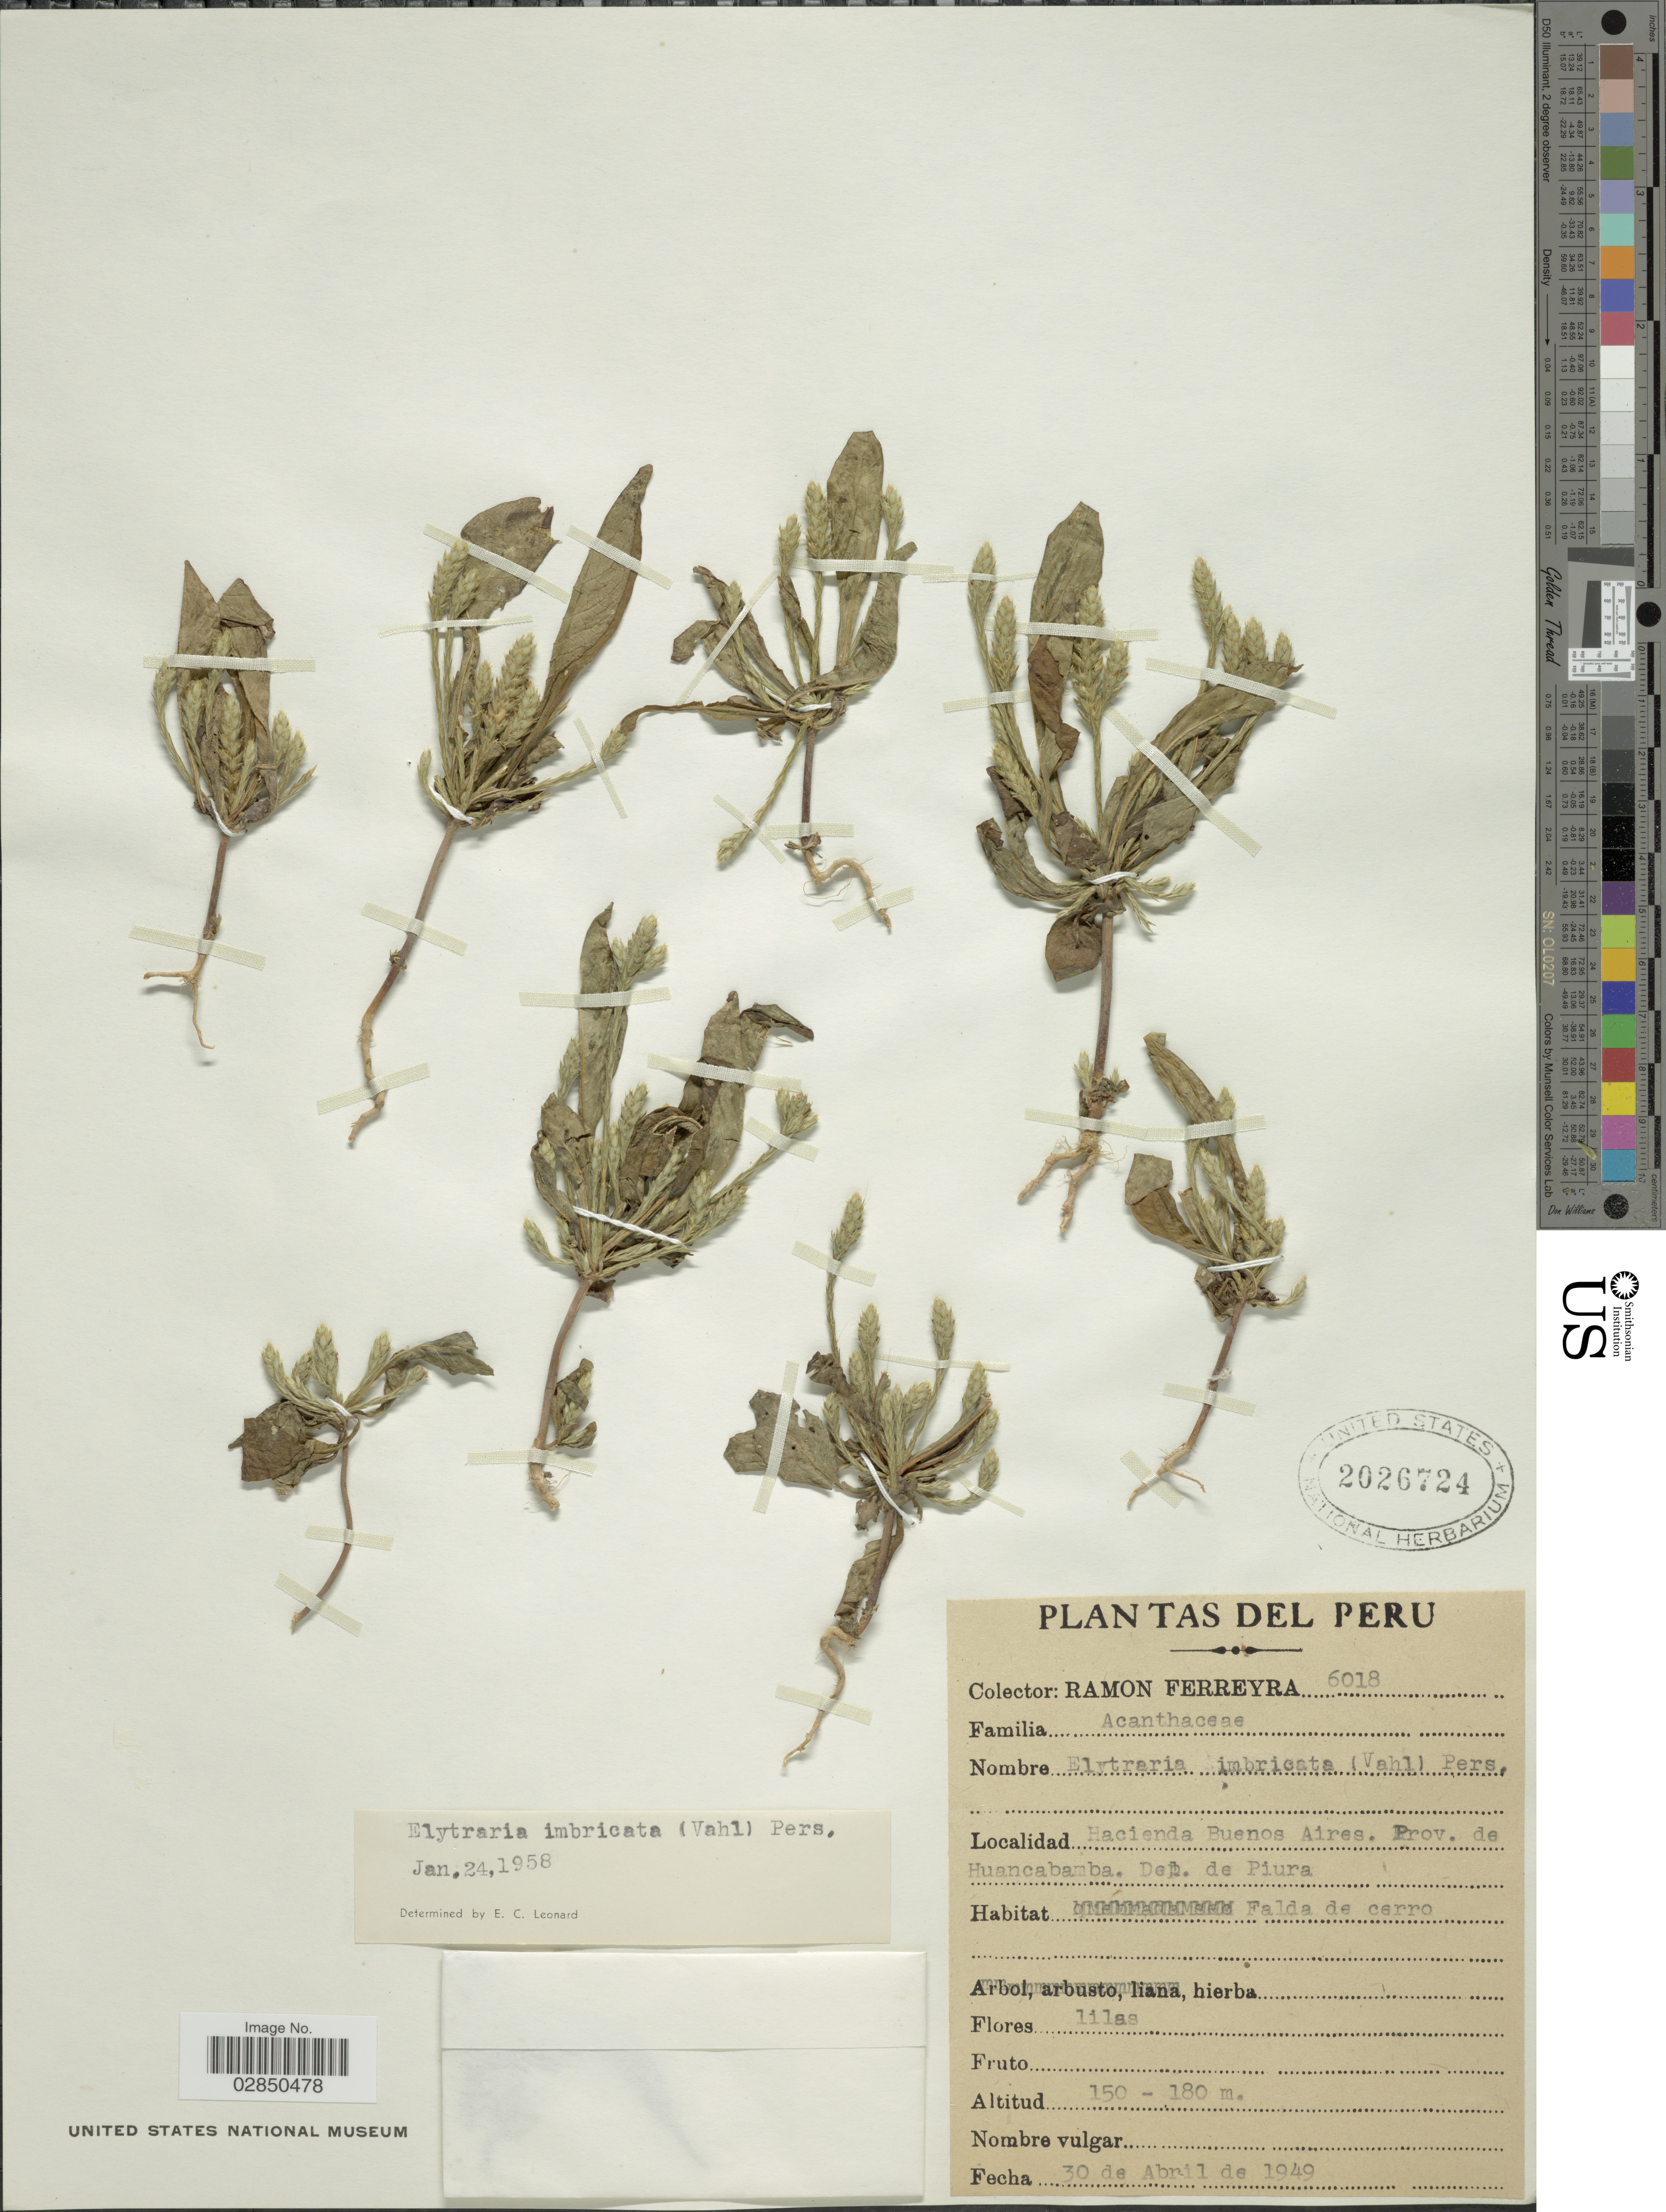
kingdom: Plantae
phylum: Tracheophyta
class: Magnoliopsida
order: Lamiales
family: Acanthaceae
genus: Elytraria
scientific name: Elytraria imbricata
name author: (Vahl) Pers.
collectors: R. A. Ferreyra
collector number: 6018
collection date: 1949-04-30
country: Peru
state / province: Piura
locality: Hacienda Buenos Aires. Prov. de Huancabamba. Dep. de Piura.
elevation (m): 150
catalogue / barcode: US 2026724